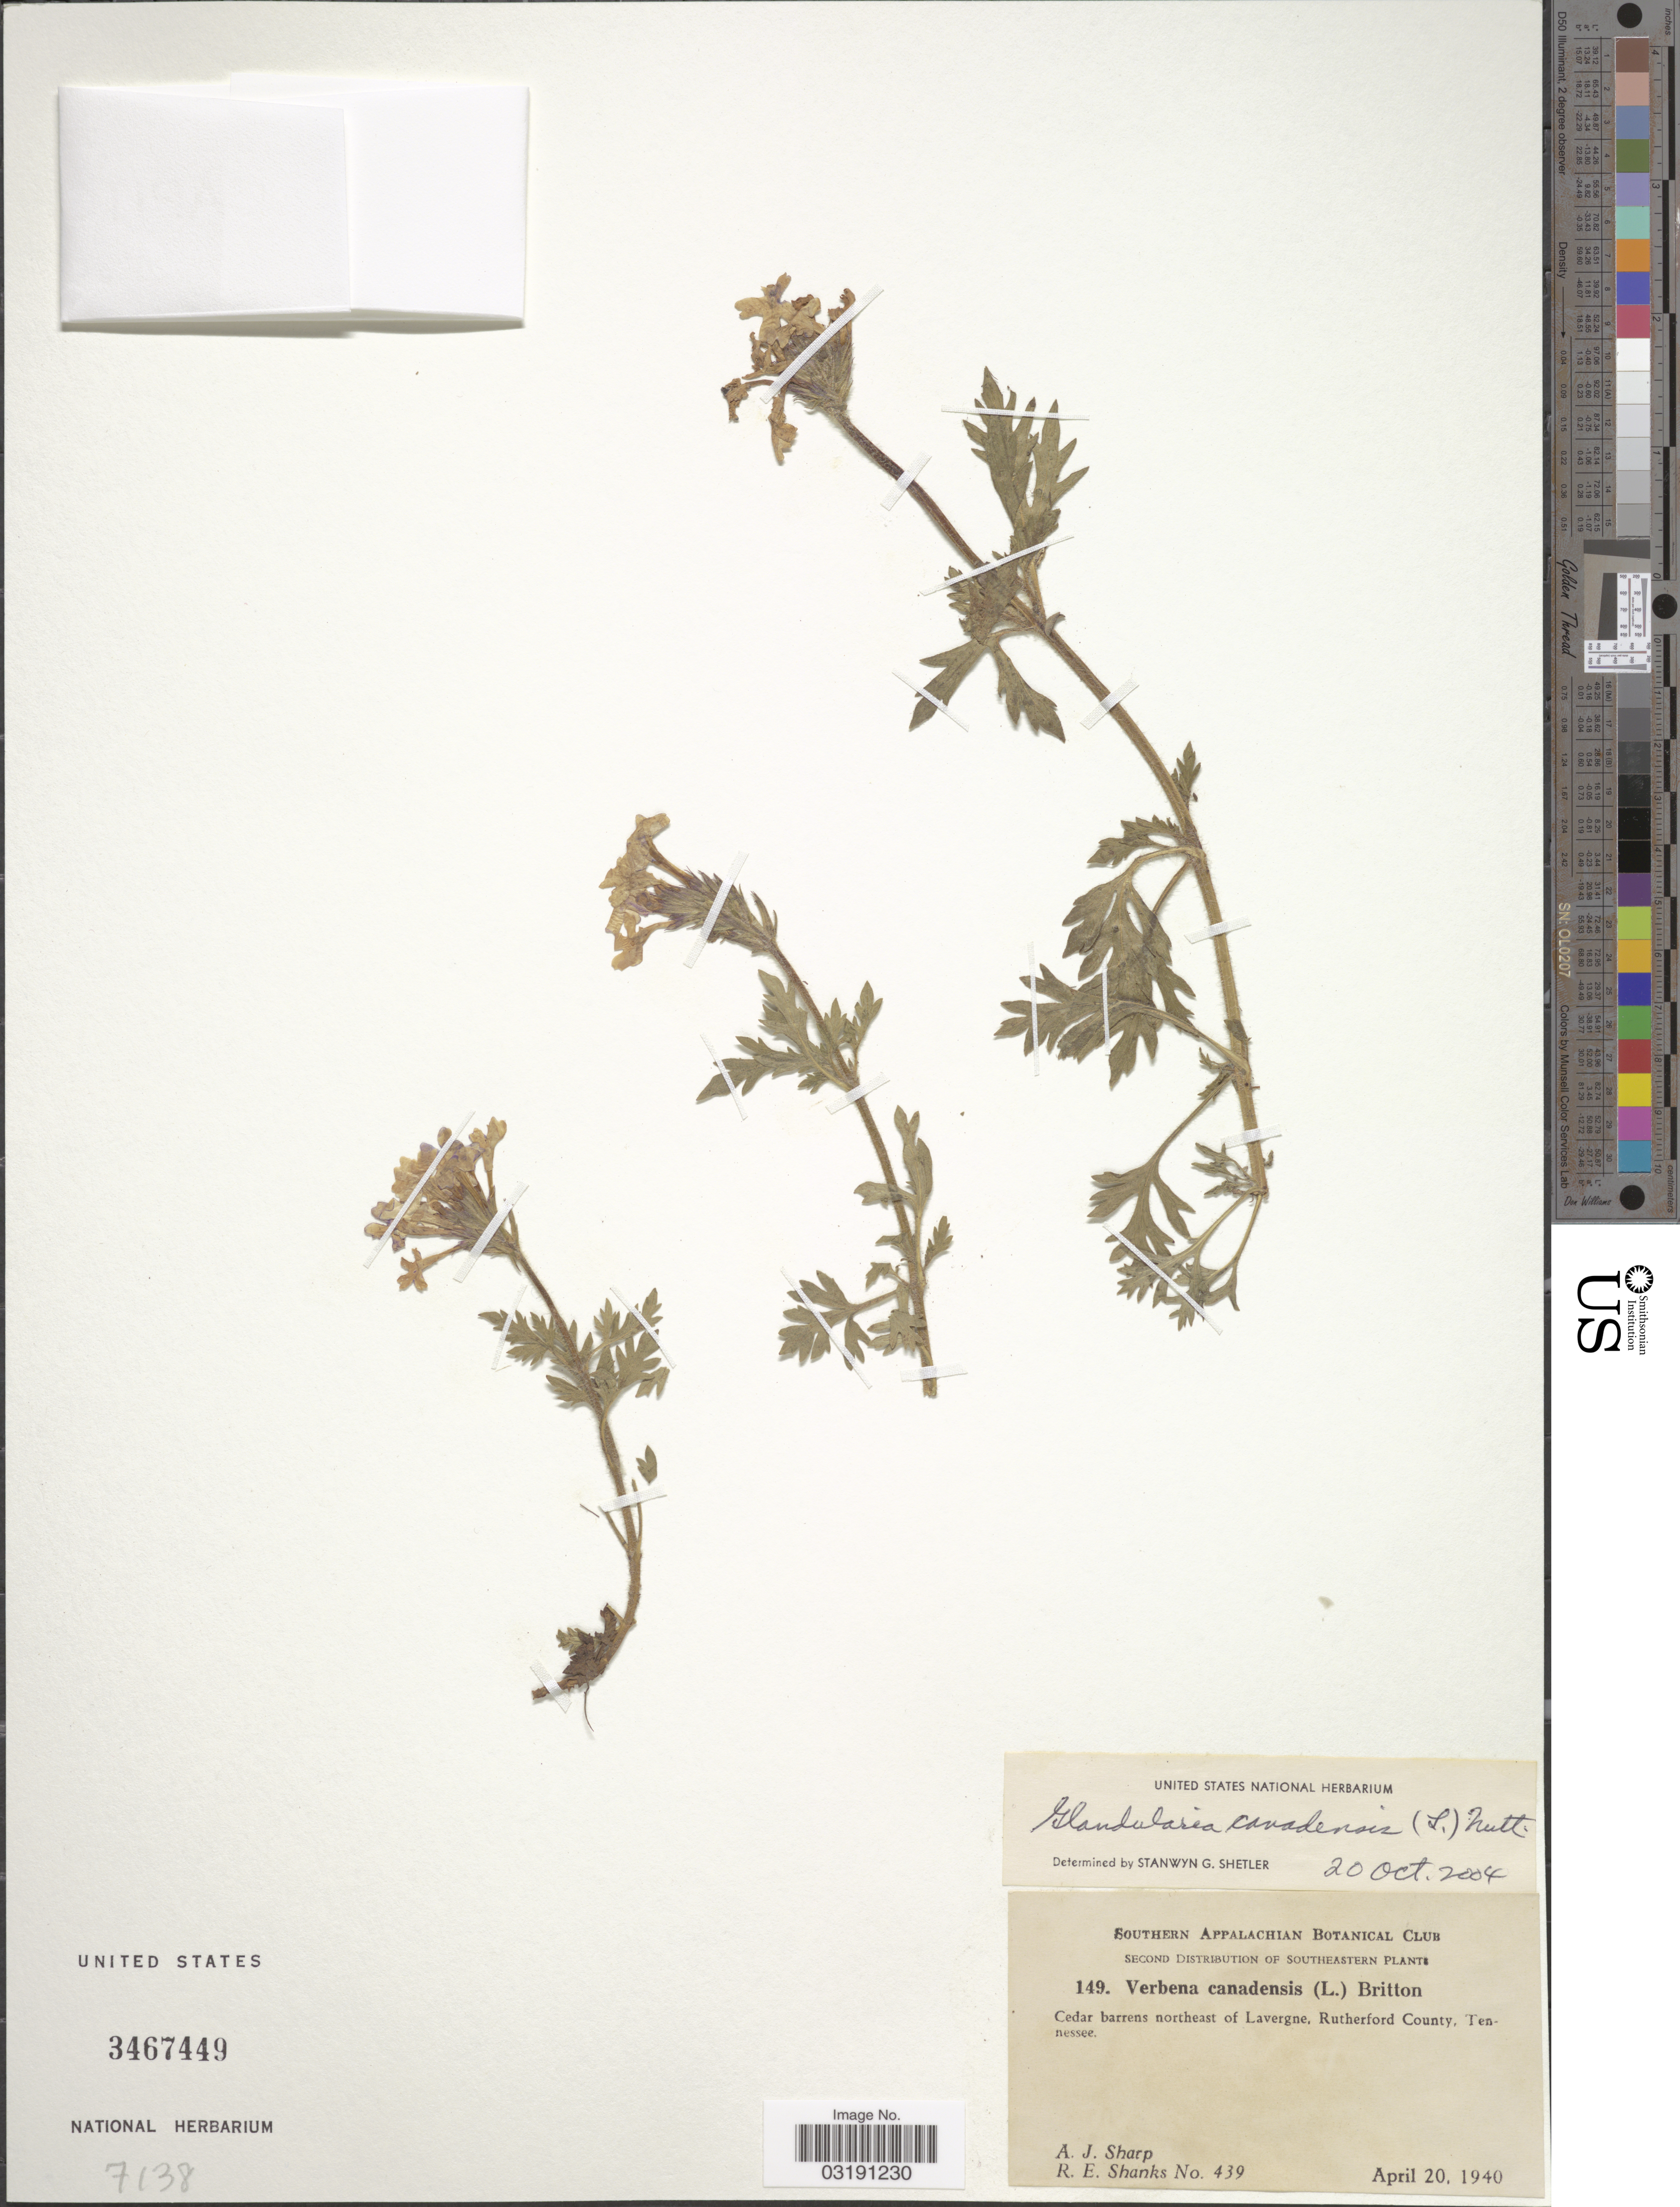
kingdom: Plantae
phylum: Tracheophyta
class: Magnoliopsida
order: Lamiales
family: Verbenaceae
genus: Verbena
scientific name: Verbena canadensis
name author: (L.) Britton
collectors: A. J. Sharp & R. Shanks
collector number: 439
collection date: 1940-04-20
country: United States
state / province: Tennessee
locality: Cedar barrens northeast of Lavergne, Rutherfood County.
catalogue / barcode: US 3467449